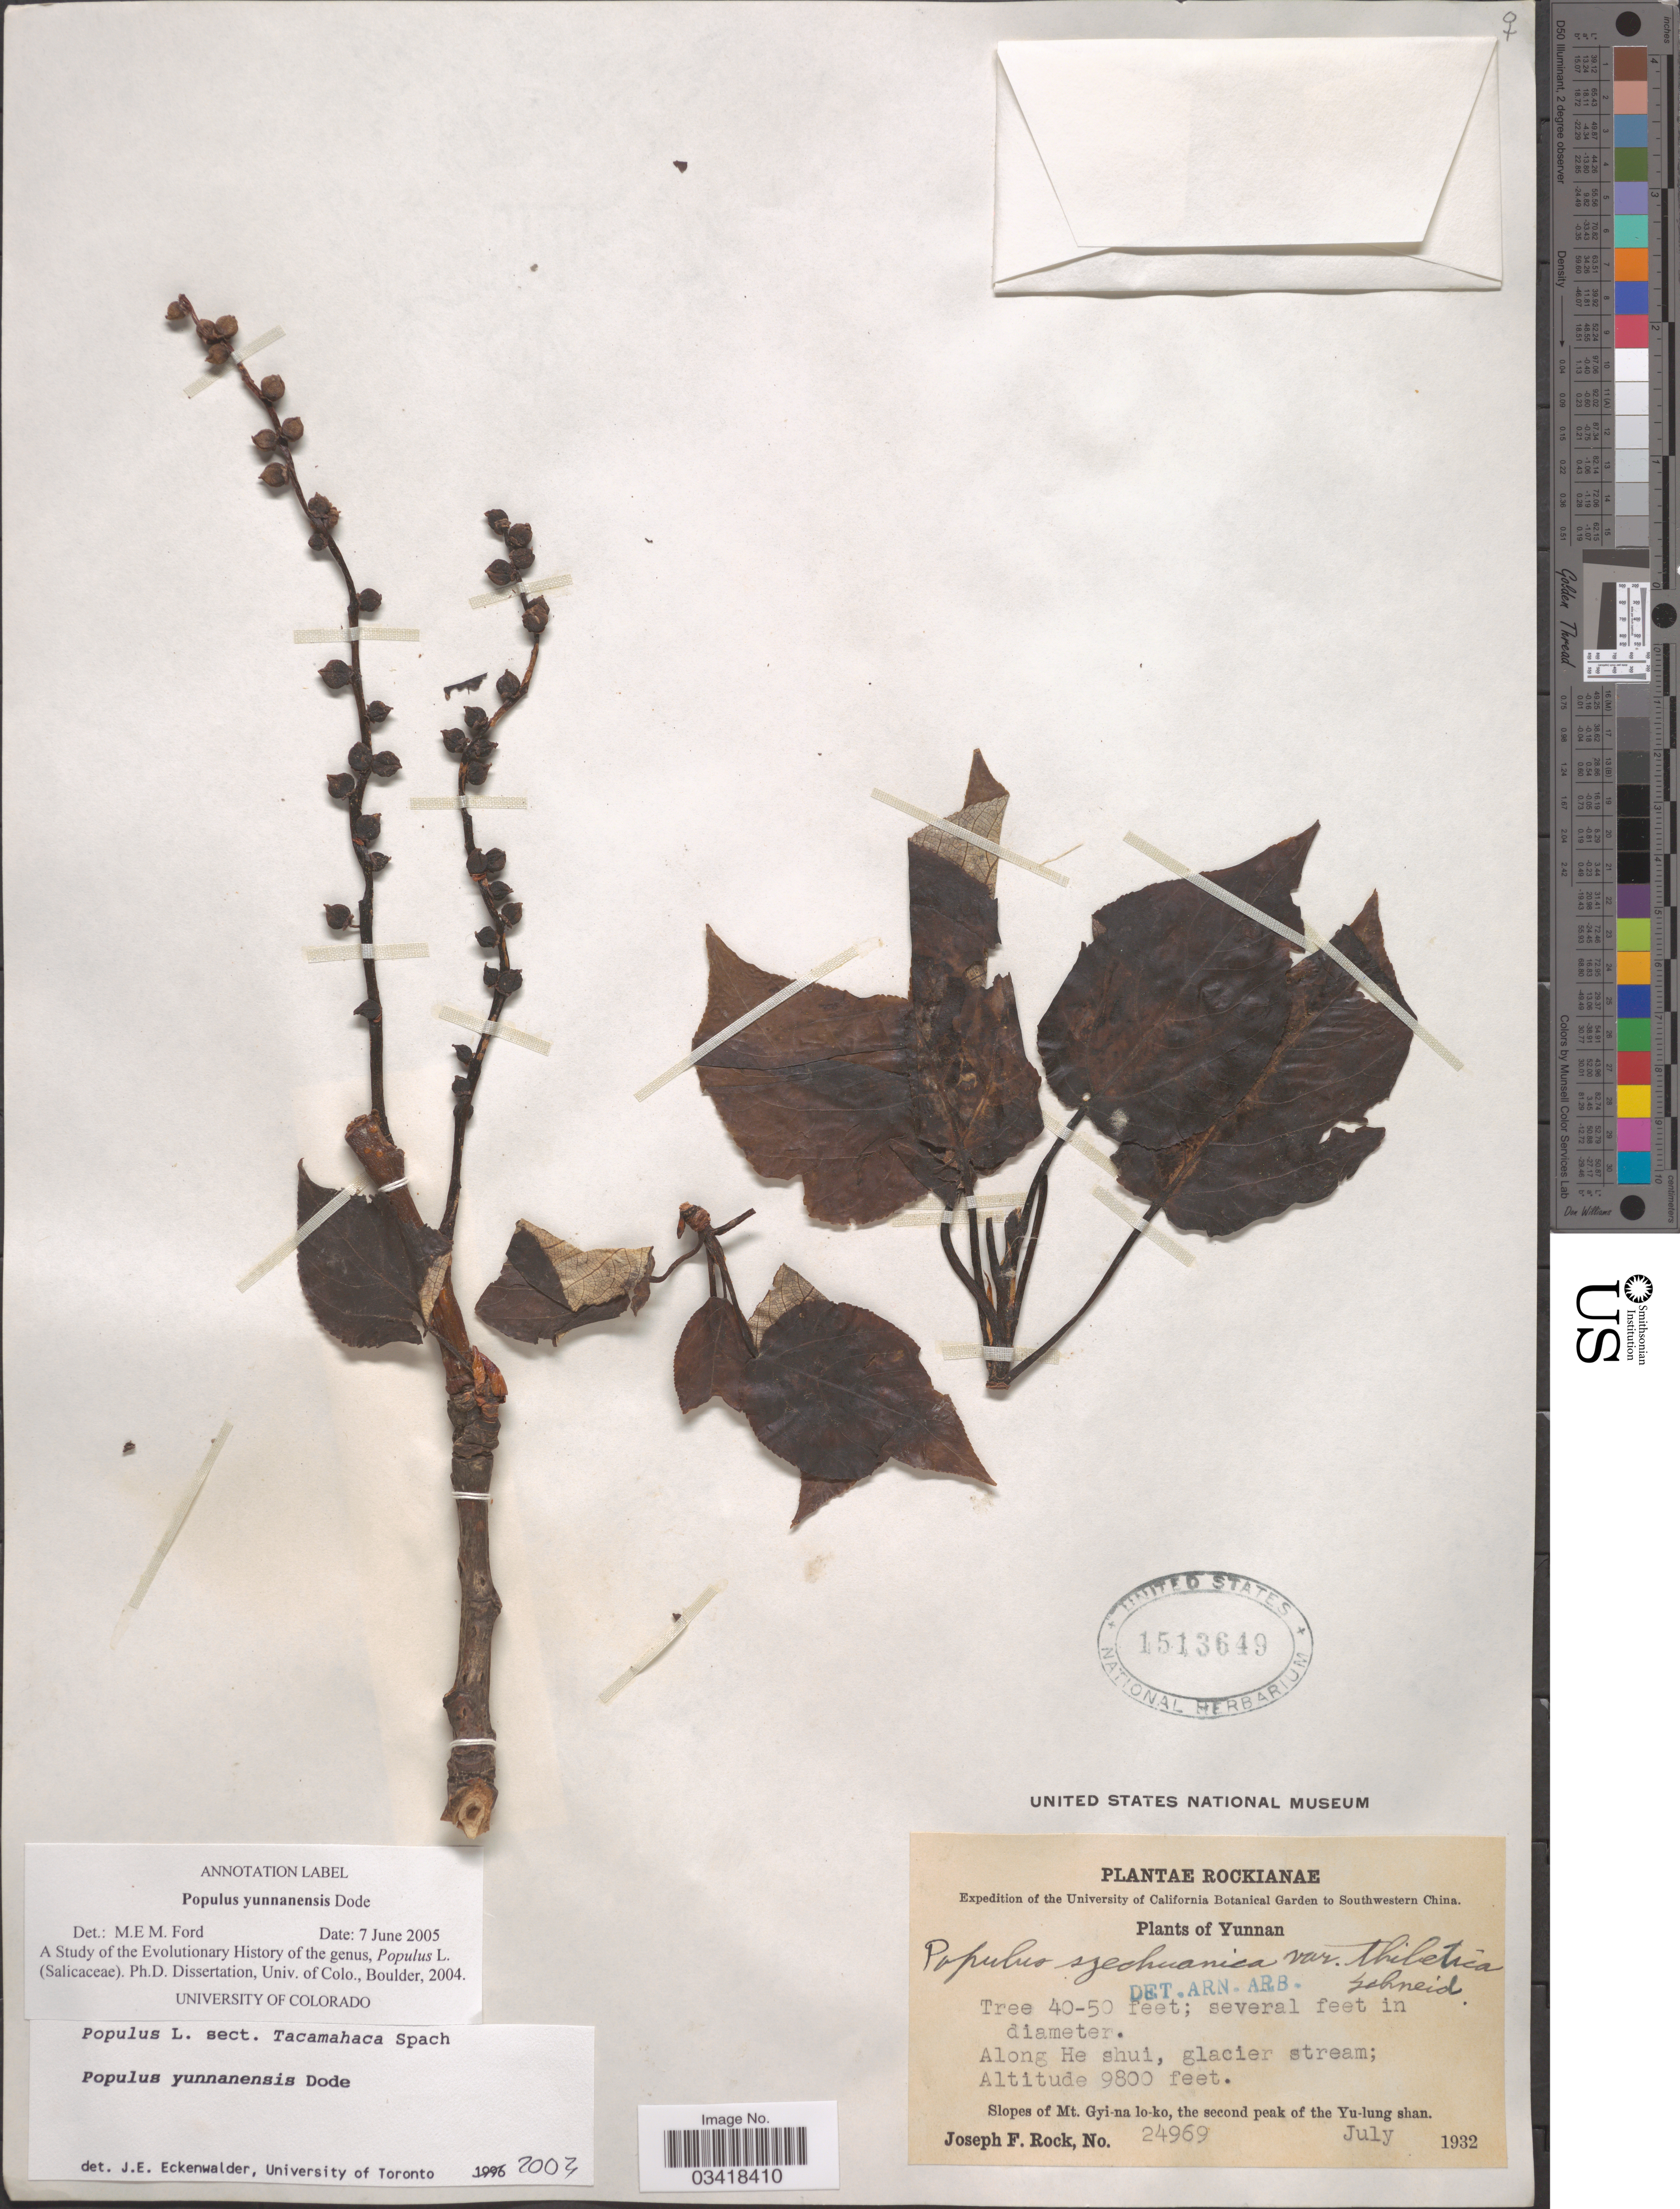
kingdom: Plantae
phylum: Tracheophyta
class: Magnoliopsida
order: Malpighiales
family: Salicaceae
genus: Populus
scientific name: Populus yunnanensis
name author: Dode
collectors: J. F. Rock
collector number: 24969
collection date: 1932-07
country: China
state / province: Yunnan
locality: Southwestern China. Along He Shui, glacier stream. Slopes of Mt. Gyi-na lo-ko, the second peak of the Yu-lung shan.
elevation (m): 2987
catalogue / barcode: US 1513649